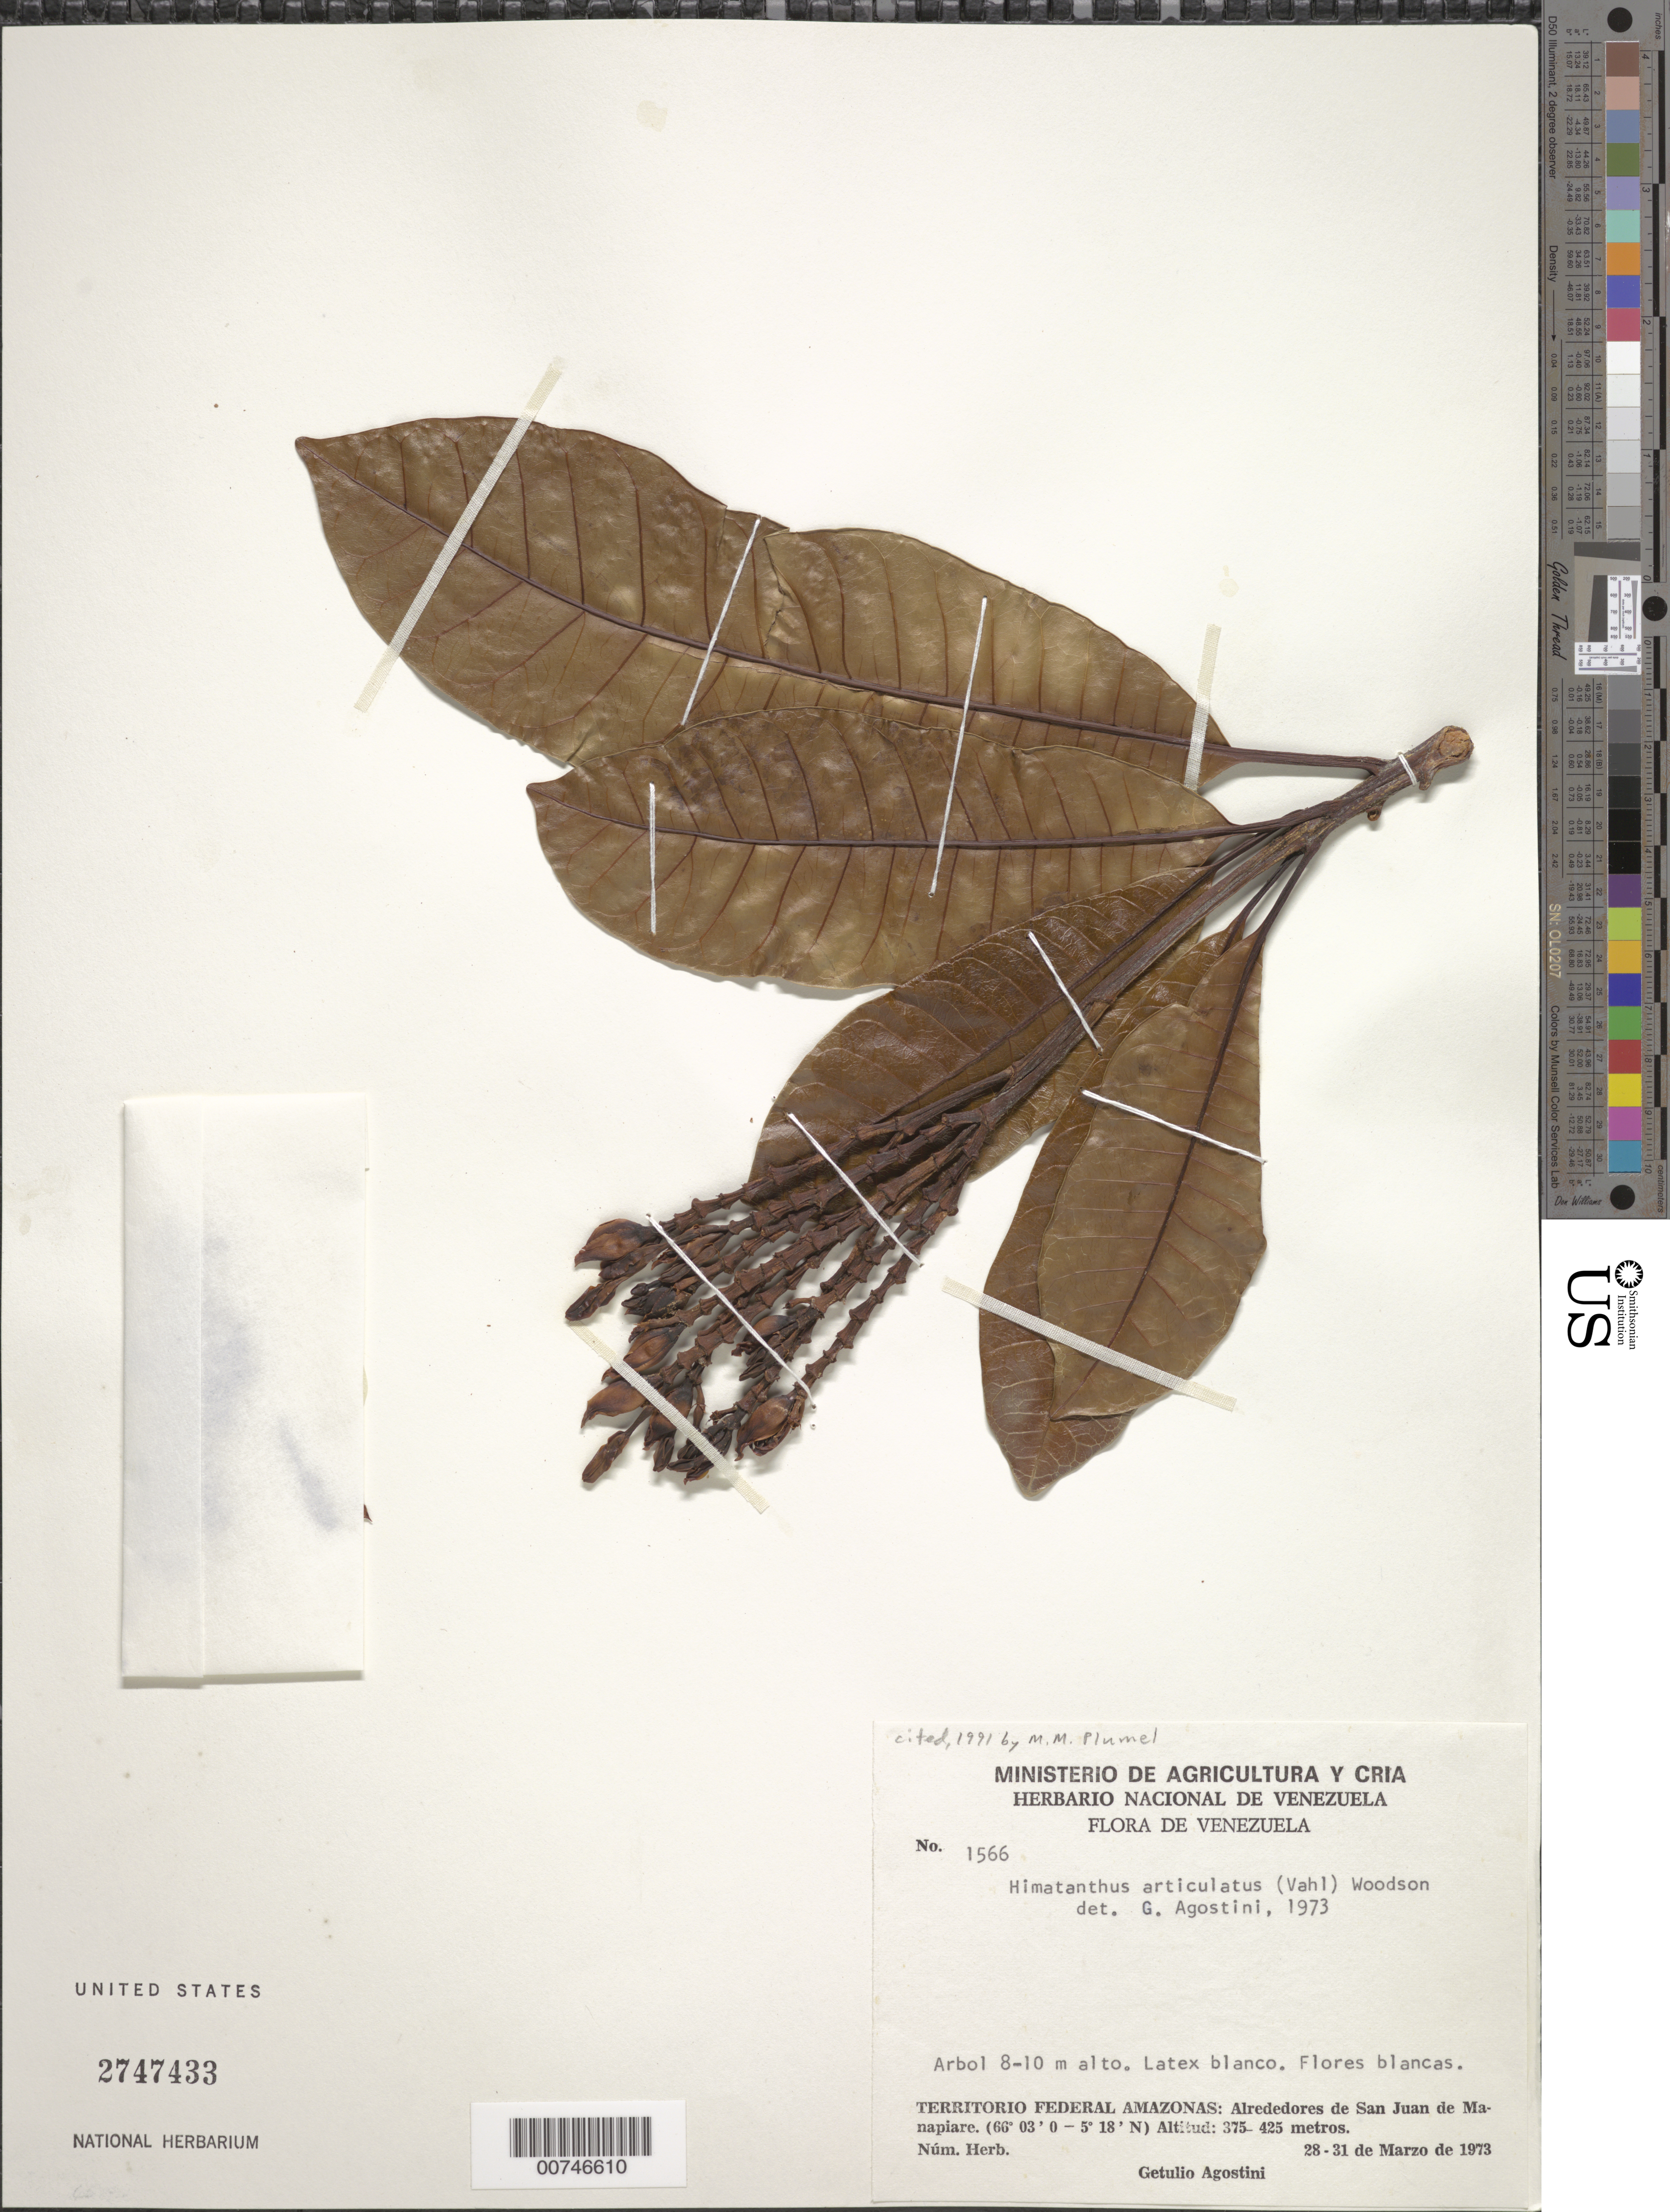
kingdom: Plantae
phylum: Tracheophyta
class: Magnoliopsida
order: Gentianales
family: Apocynaceae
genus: Himatanthus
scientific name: Himatanthus articulatus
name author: (Vahl) Woodson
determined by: Agostini, G.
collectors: G. Agostini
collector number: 1566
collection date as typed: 28-Mar-73 to 31-Mar-73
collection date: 1973-03-28/1973-03-31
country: Venezuela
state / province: Amazonas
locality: San Juan de Manapiare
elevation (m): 375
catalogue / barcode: US 2747433